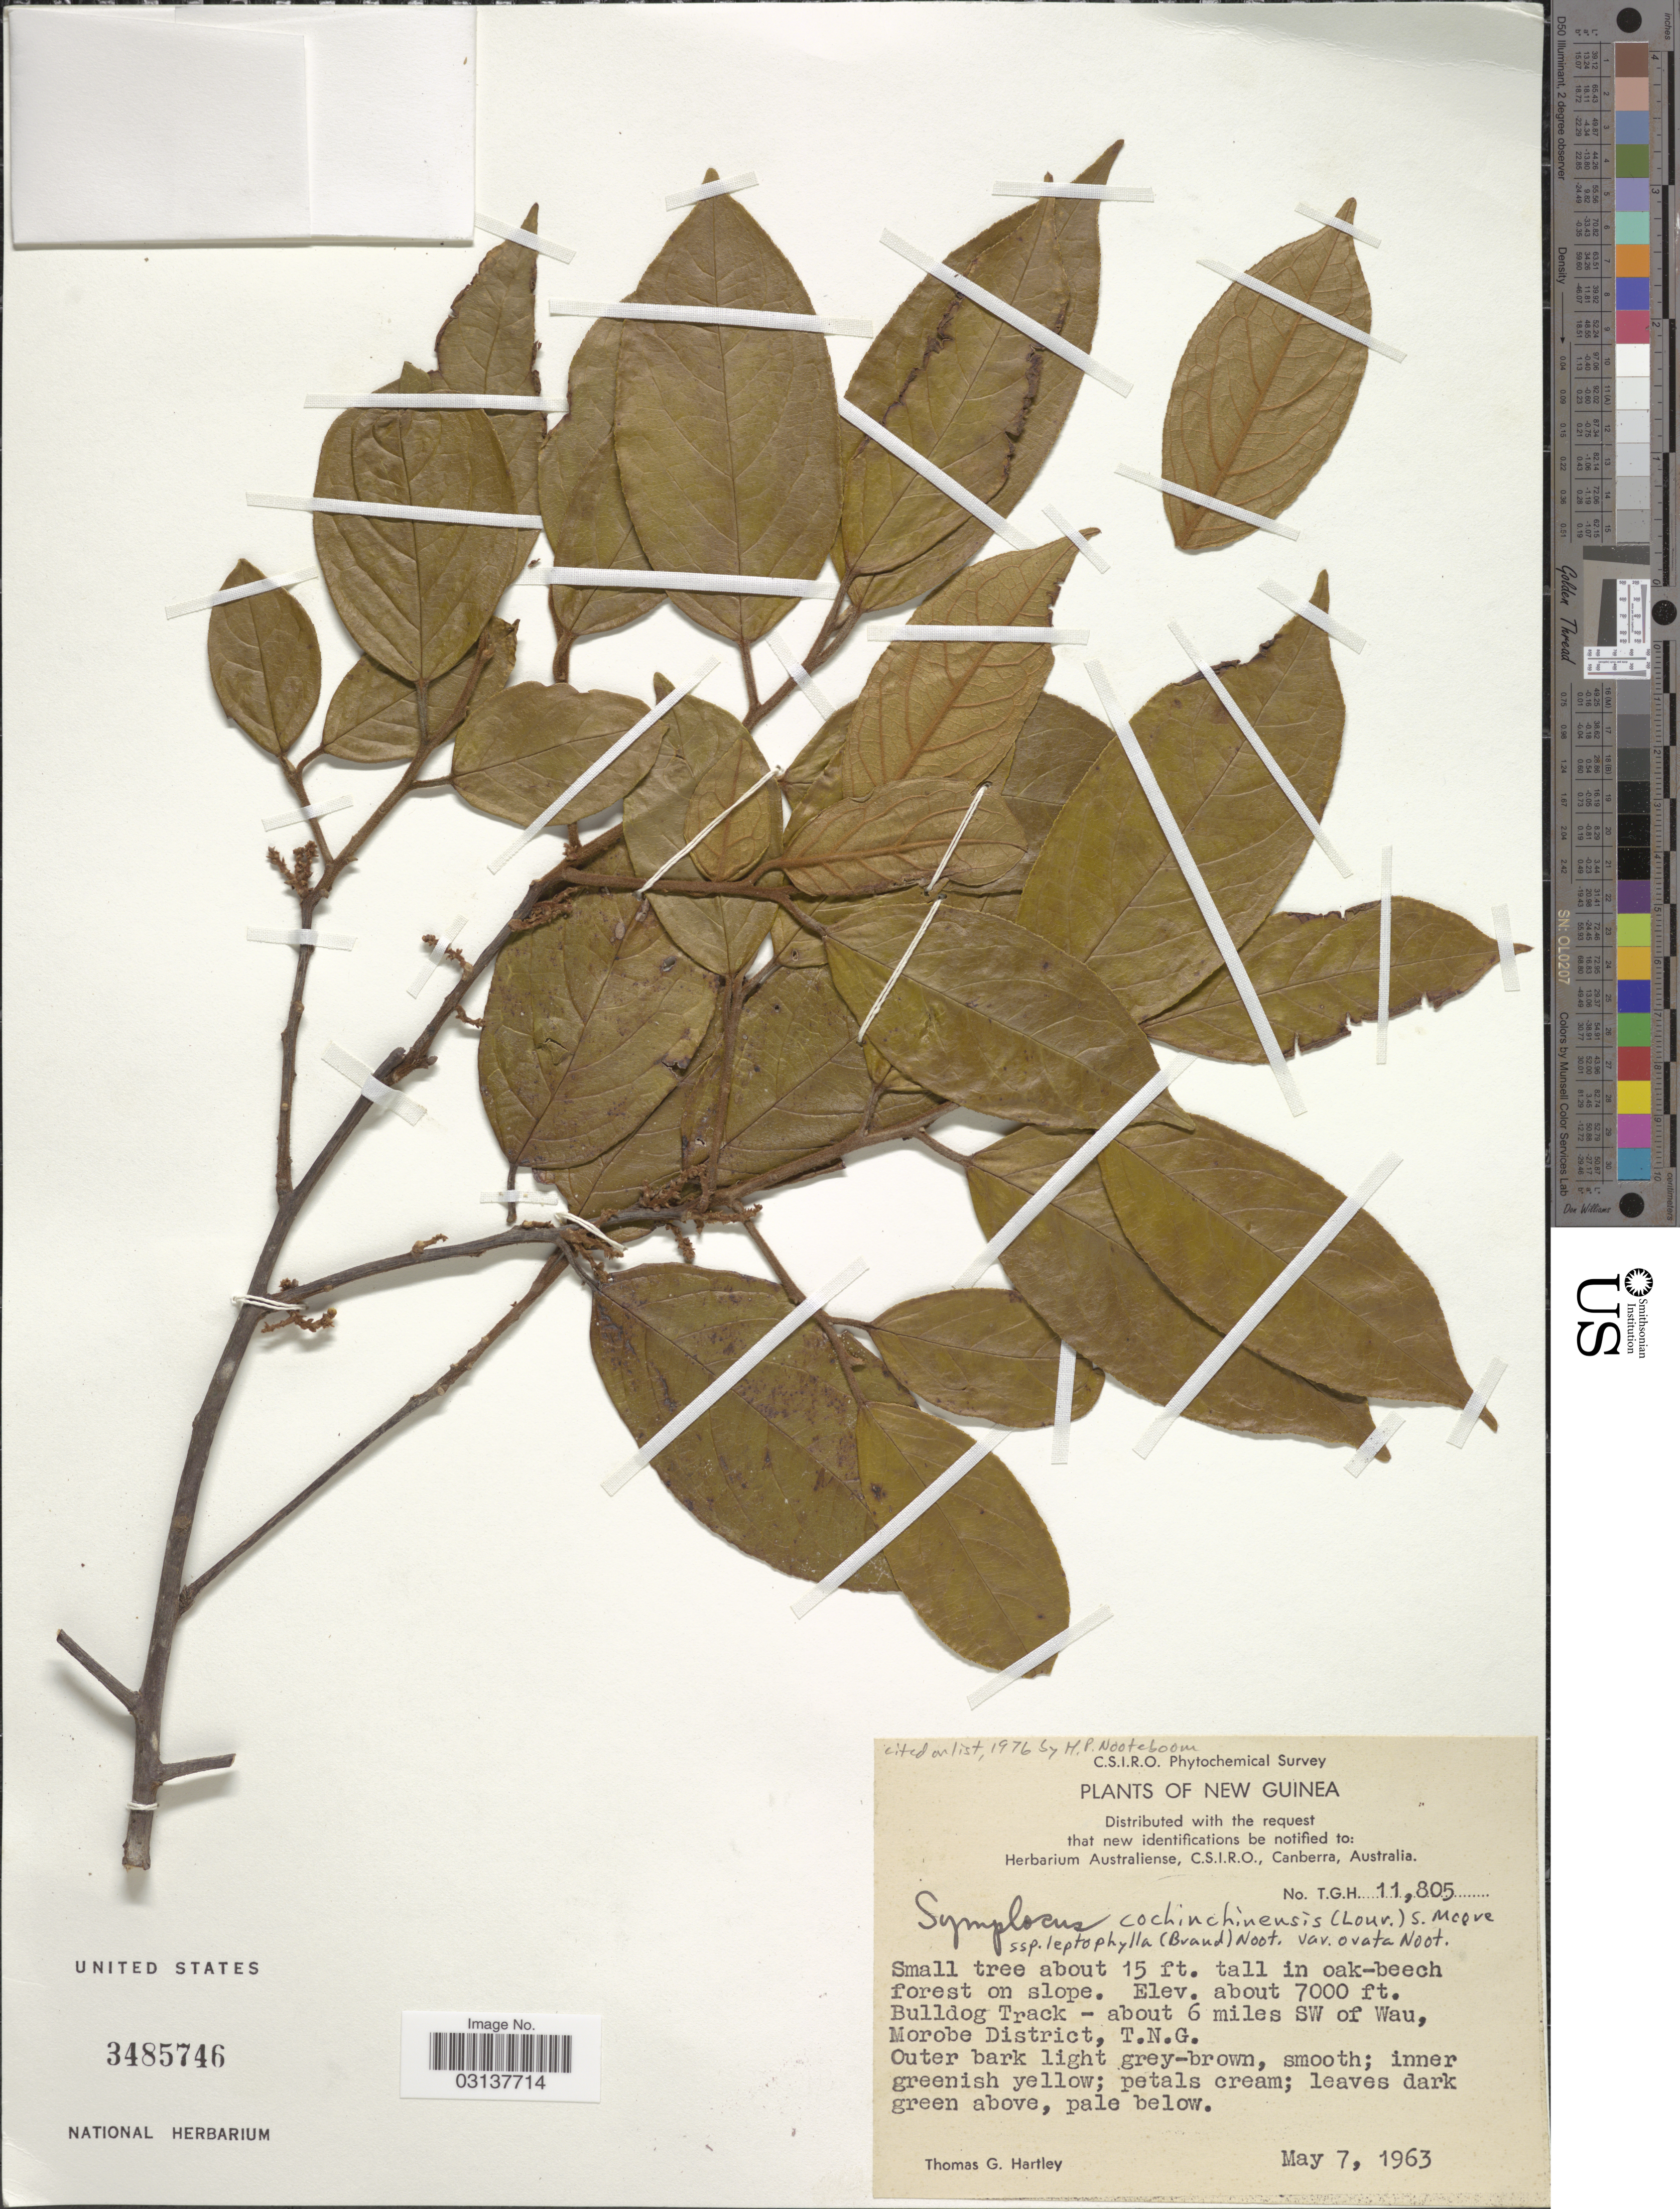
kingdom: Plantae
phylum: Tracheophyta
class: Magnoliopsida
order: Ericales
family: Symplocaceae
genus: Symplocos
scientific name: Symplocos cochinchinensis var. ovata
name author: Noot.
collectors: T. Hartley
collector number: T.G.H. 11805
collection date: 1963-05-07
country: Papua New Guinea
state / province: Morobe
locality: New Guinea, Bulldog Track, about 6 miles SW of Wau, Morobe District, T.N.G.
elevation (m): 2134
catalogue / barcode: US 3485746